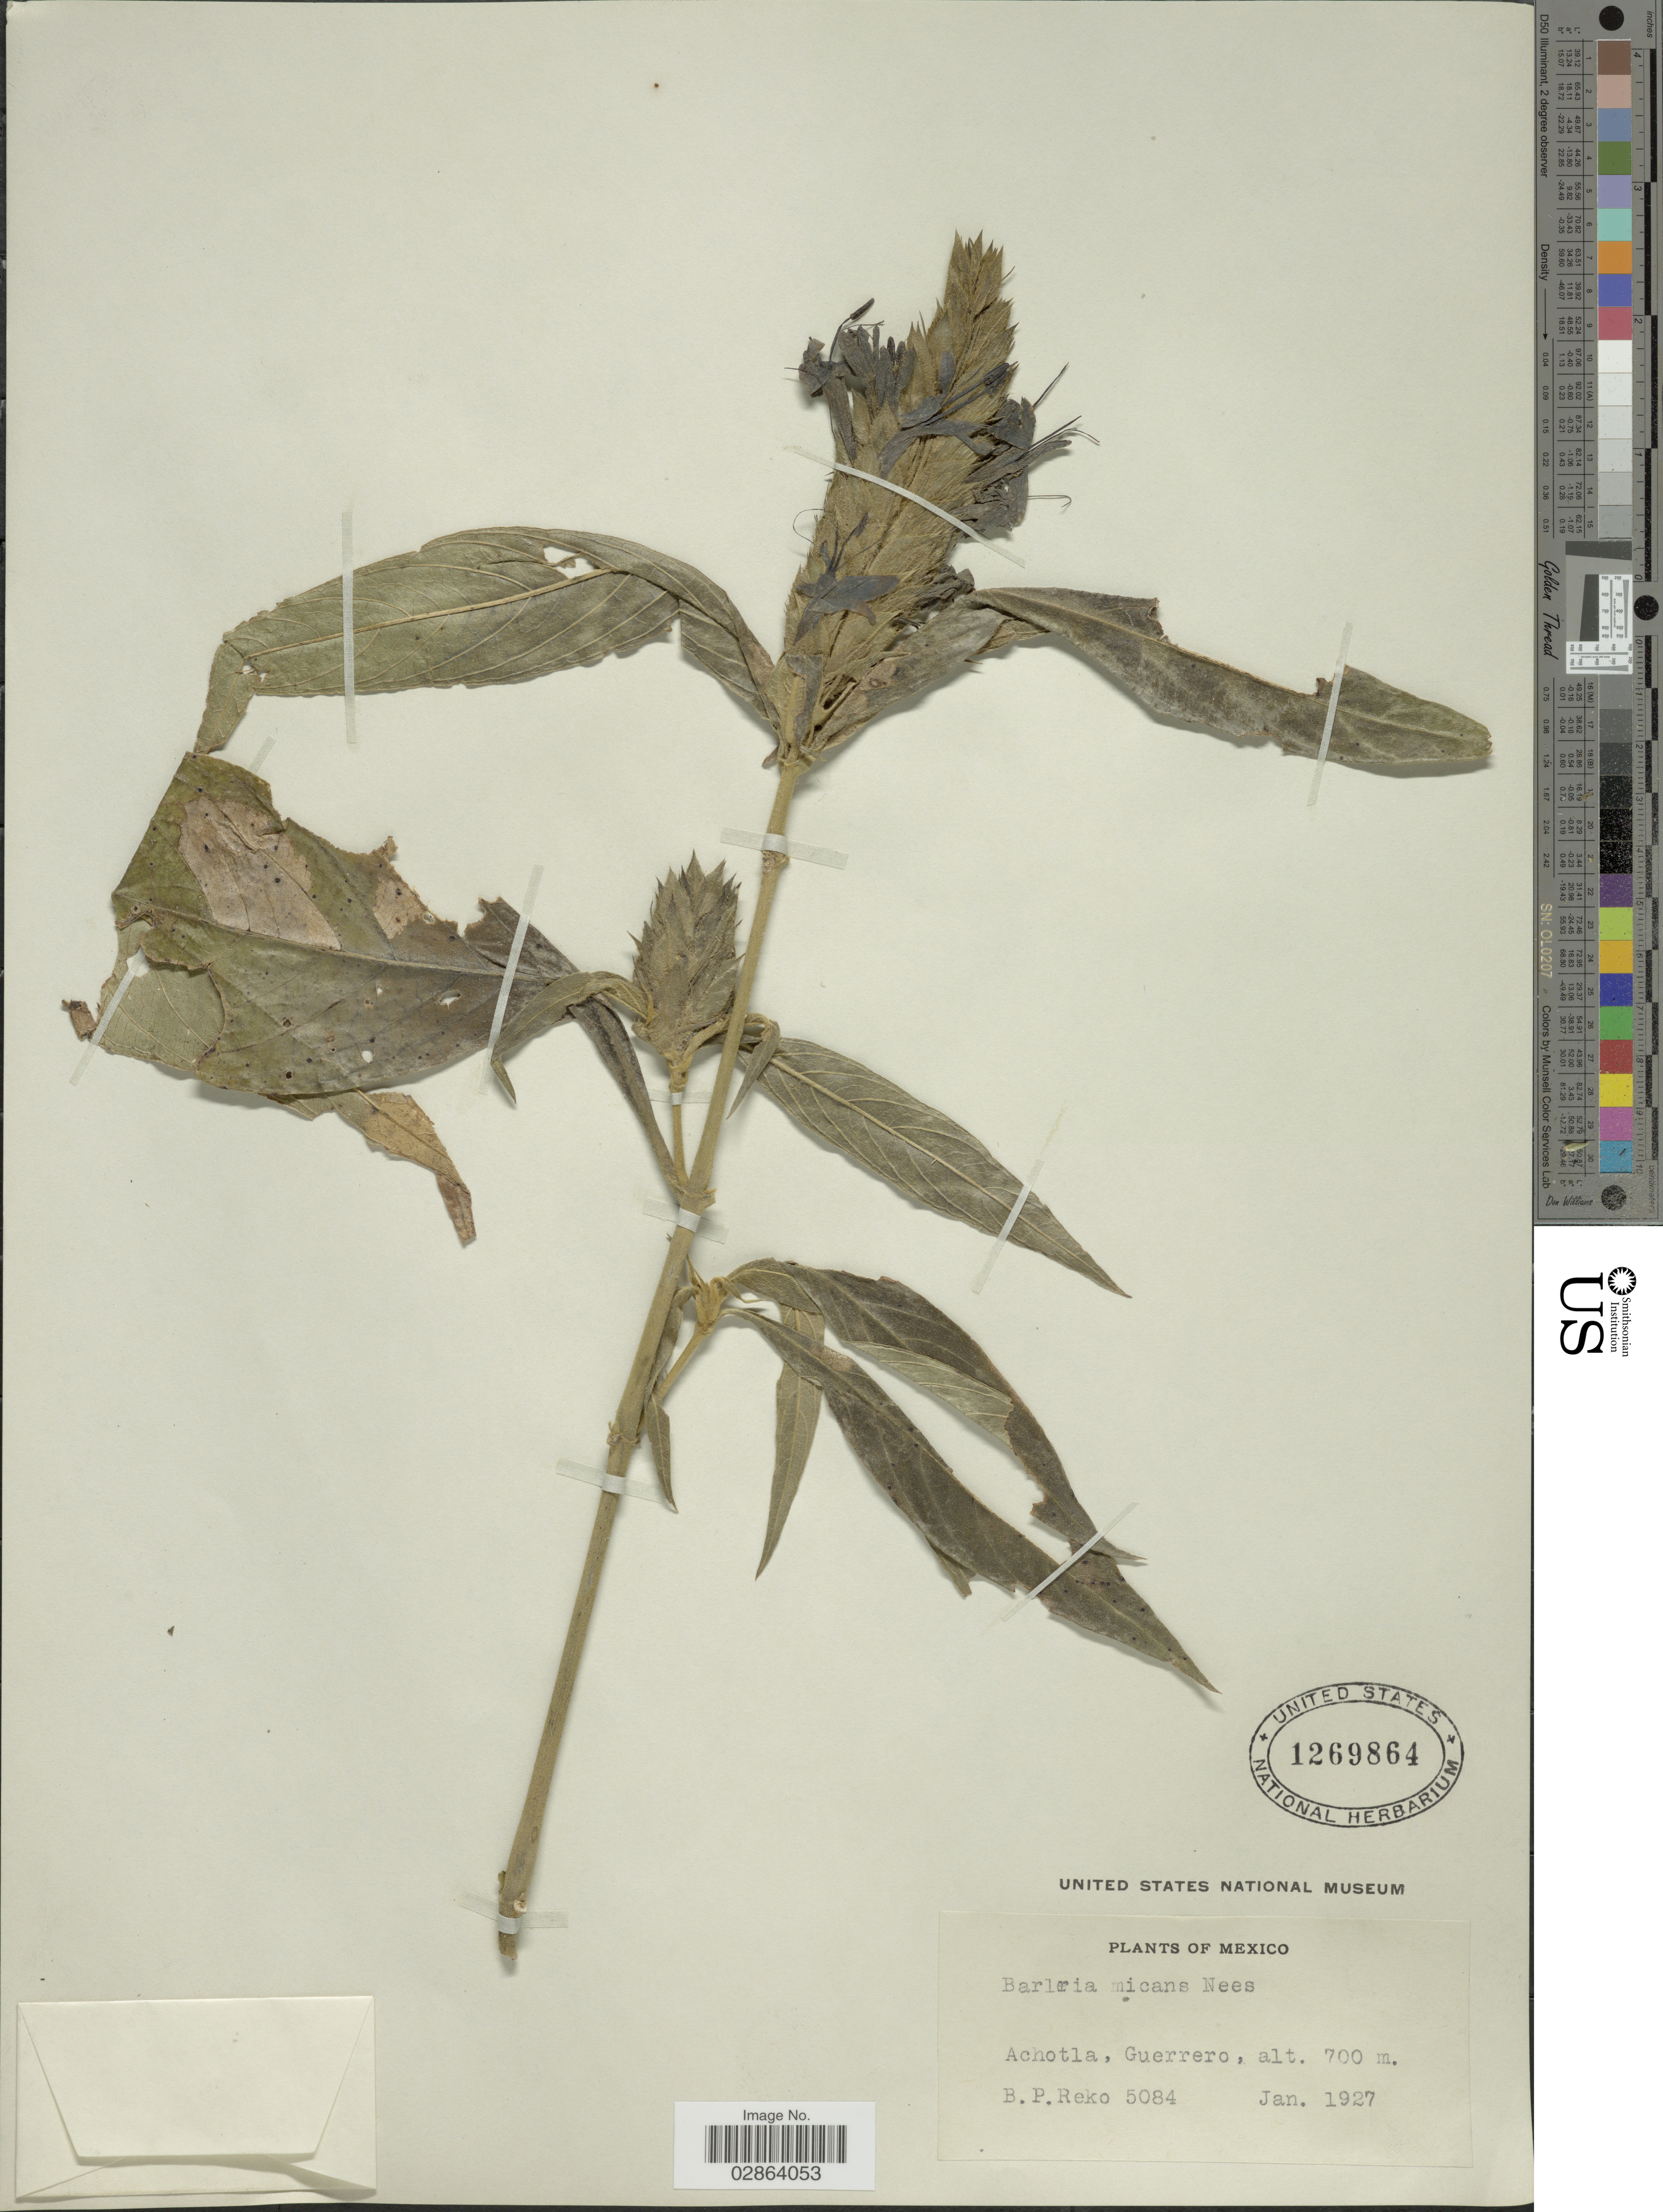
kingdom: Plantae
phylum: Tracheophyta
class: Magnoliopsida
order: Lamiales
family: Acanthaceae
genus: Barleria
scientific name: Barleria oenotheroides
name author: Dum. Cours.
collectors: B. P. Reko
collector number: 5084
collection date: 1927-01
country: Mexico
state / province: Guerrero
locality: Achotla, Guerrero.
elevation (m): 700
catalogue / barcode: US 1269864